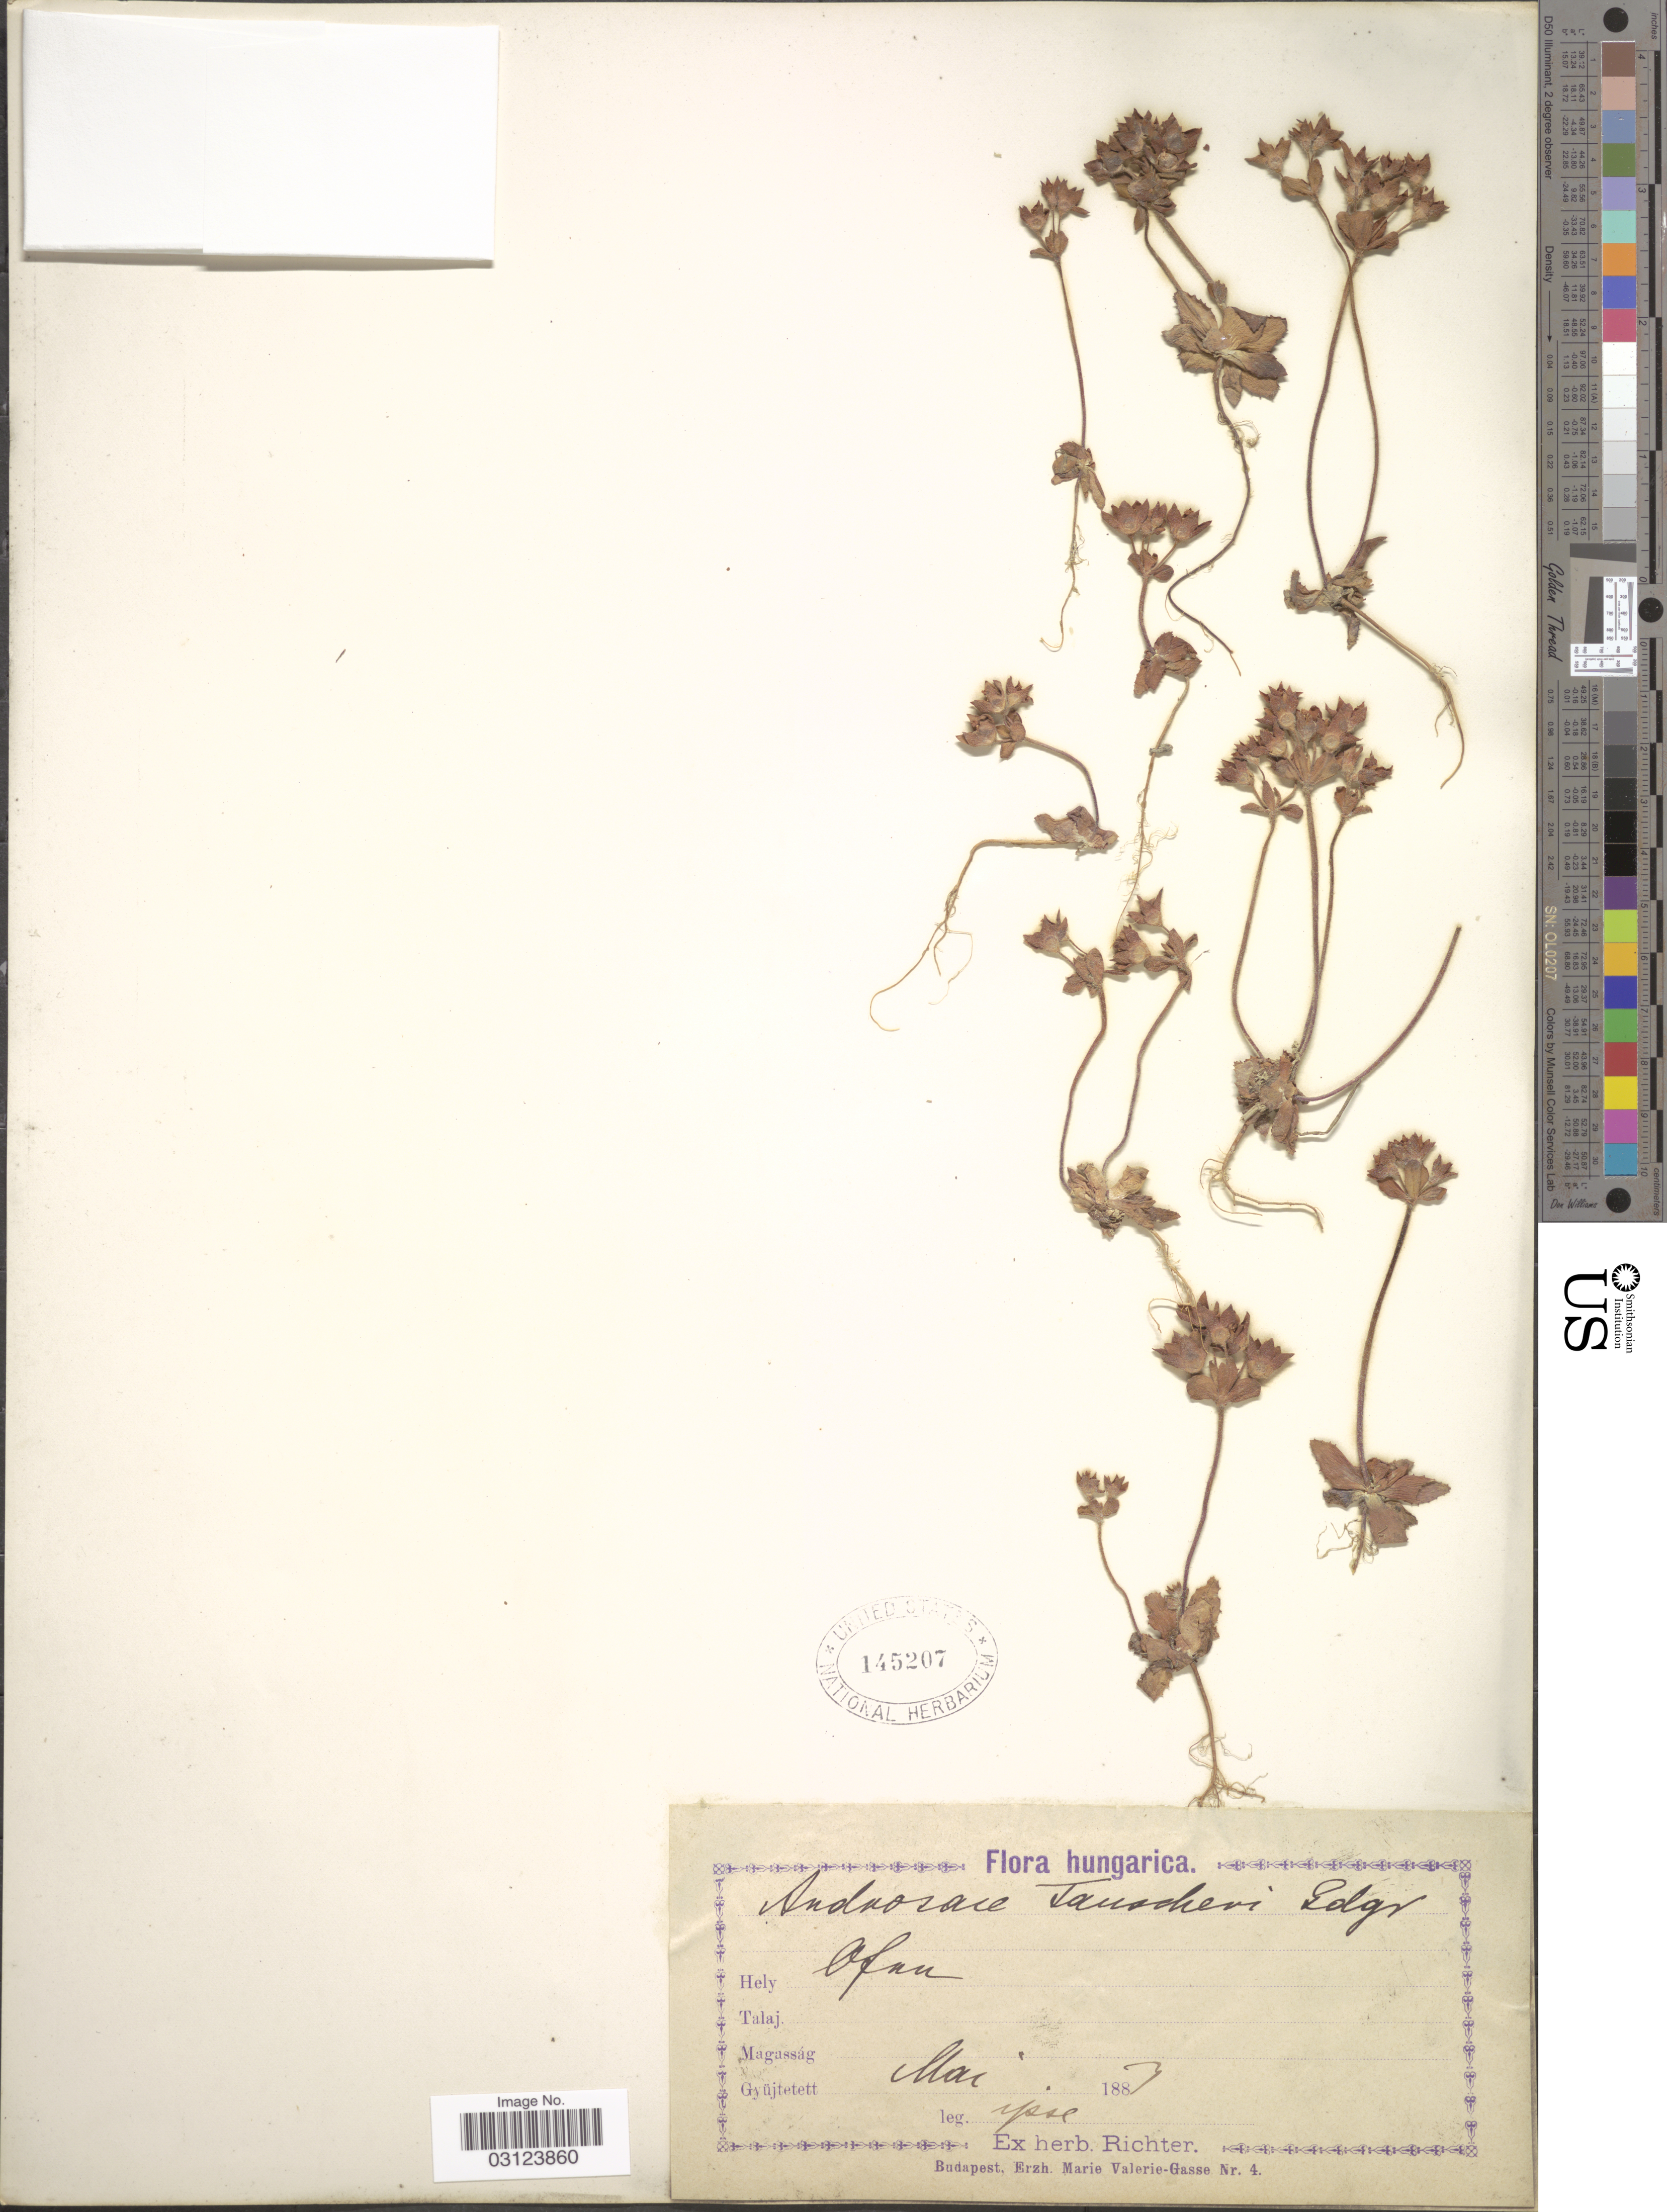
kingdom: Plantae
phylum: Tracheophyta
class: Magnoliopsida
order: Ericales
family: Primulaceae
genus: Androsace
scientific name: Androsace tauscheri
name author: Gand.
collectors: -- Richter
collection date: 1883-05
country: Hungary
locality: Ofan [interpreted].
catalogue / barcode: US 145207